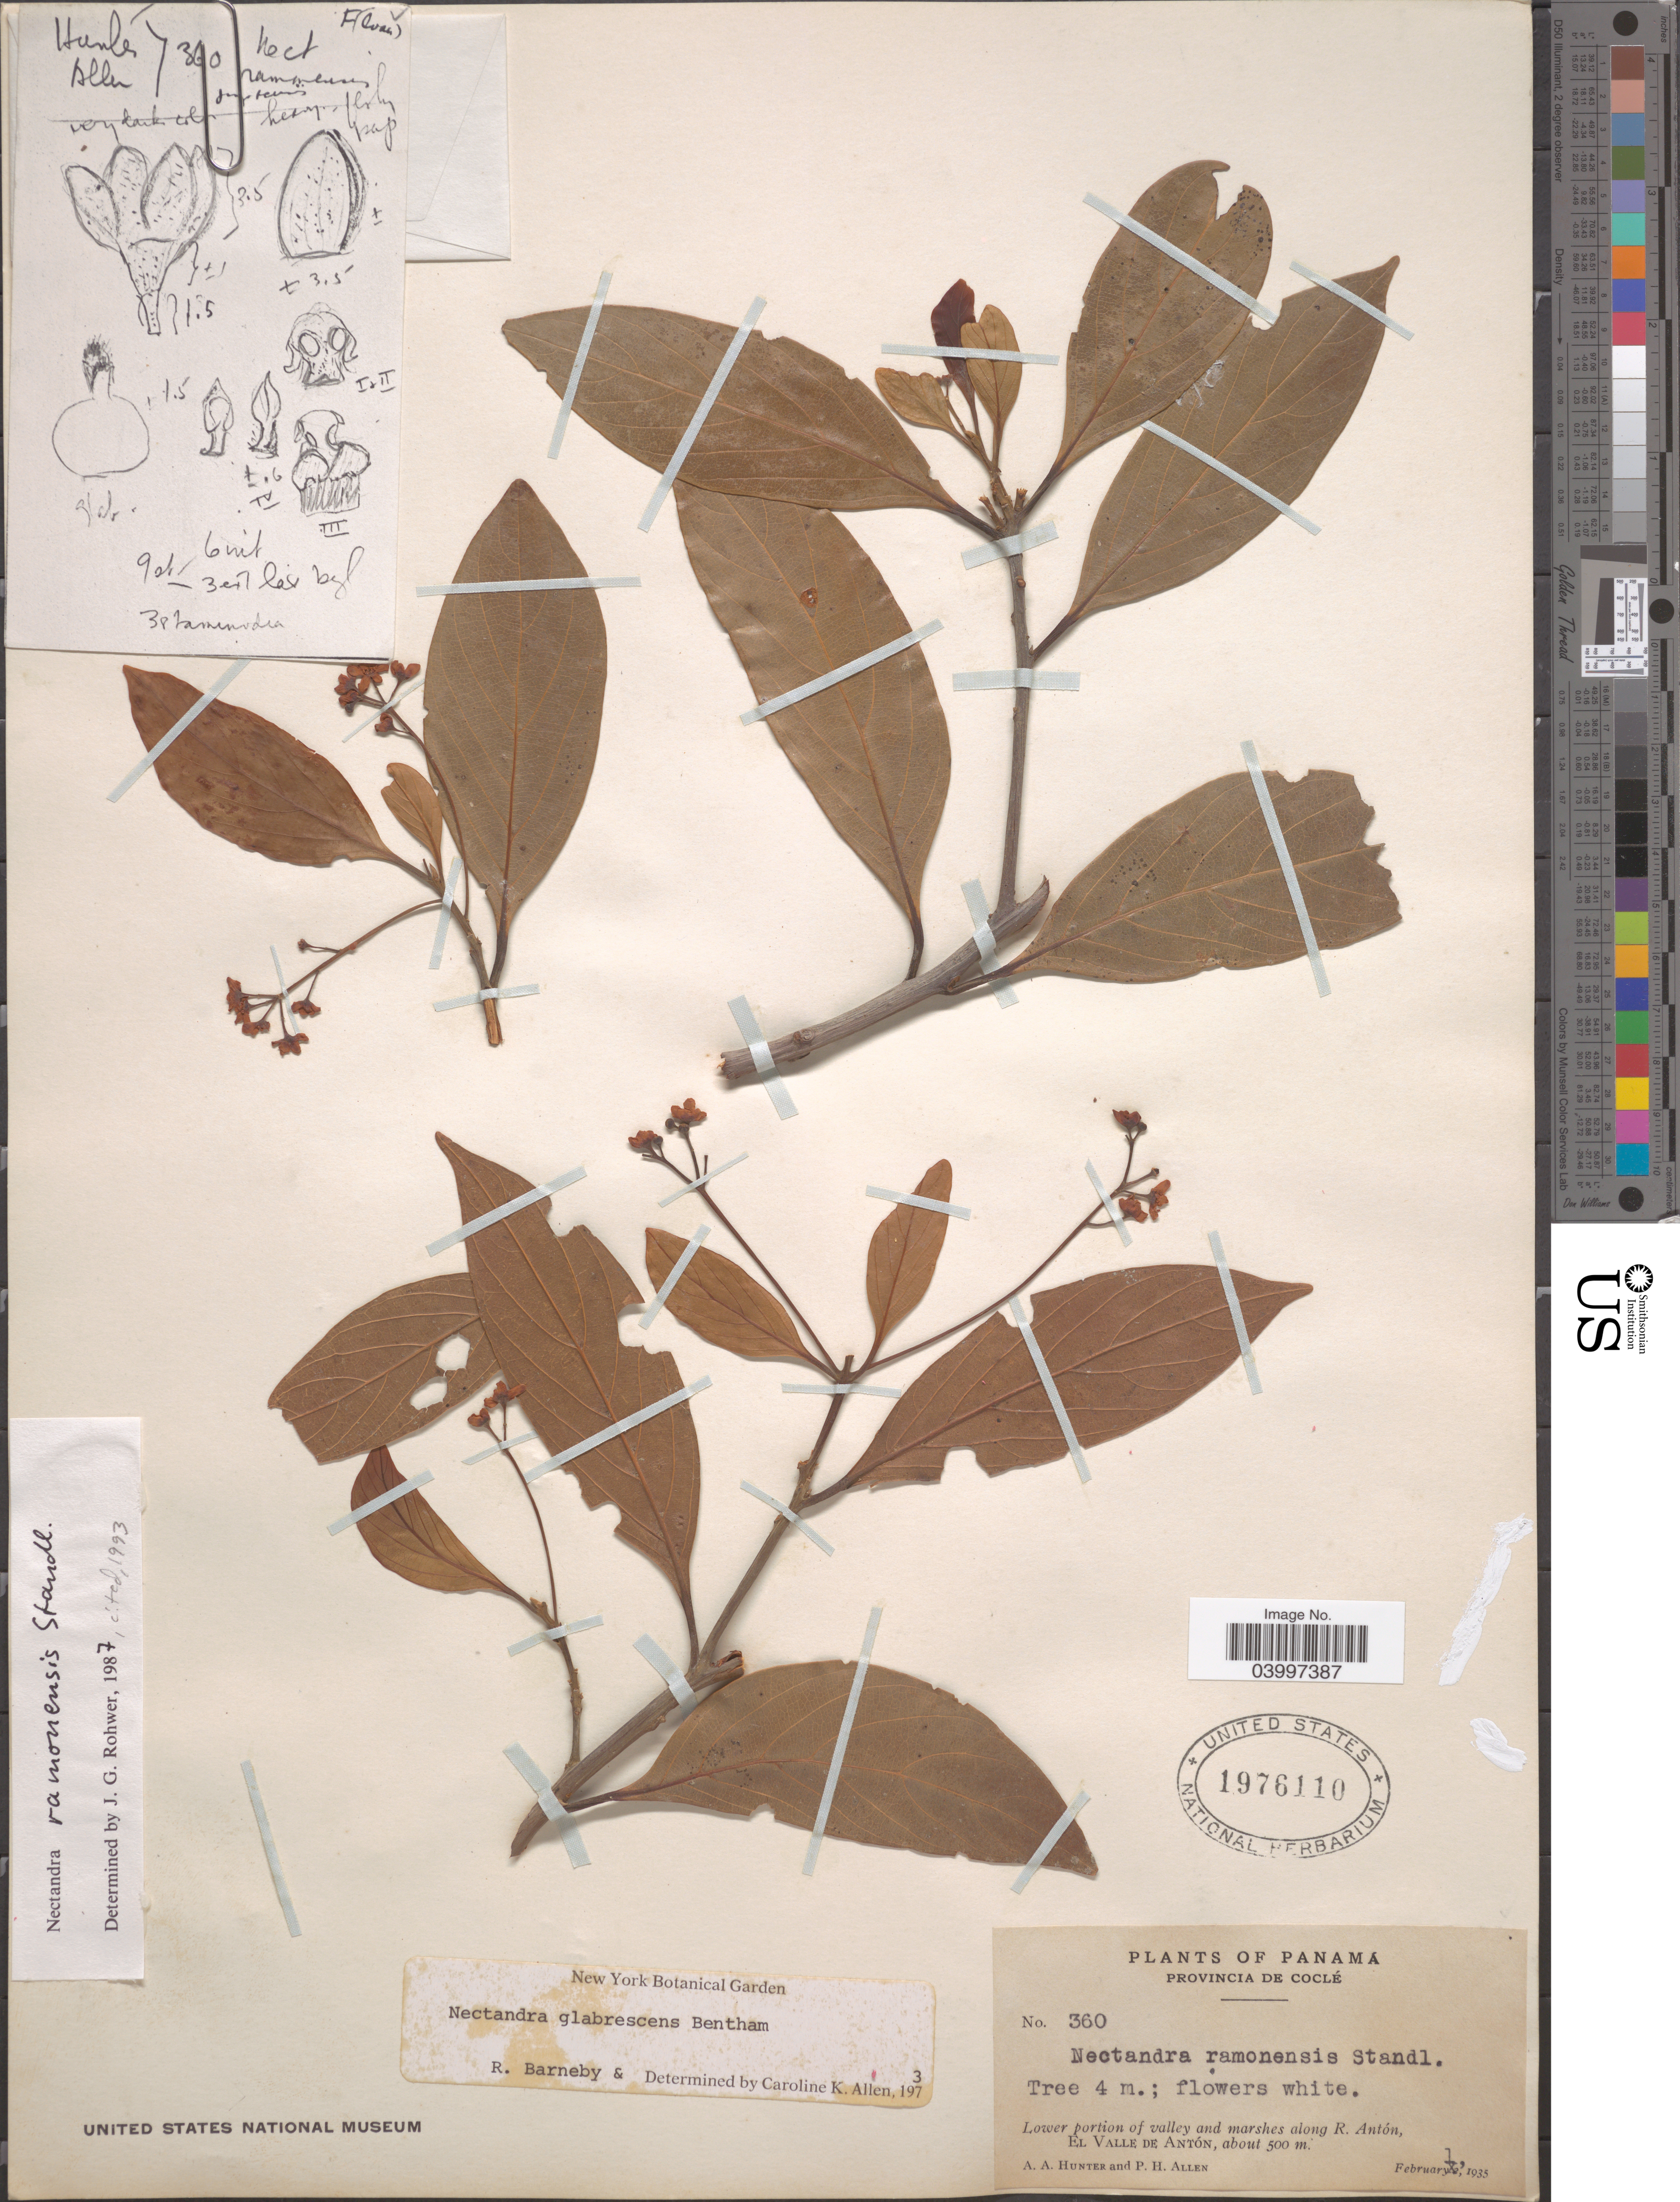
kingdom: Plantae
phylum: Tracheophyta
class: Magnoliopsida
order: Laurales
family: Lauraceae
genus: Nectandra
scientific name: Nectandra ramonensis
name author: Standl.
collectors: A. Hunter & P. H. Allen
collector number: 360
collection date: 1935-02-01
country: Panama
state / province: Cocle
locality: Lower portion of valley and marshes along R. Antón, El Valle de Antón.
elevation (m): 500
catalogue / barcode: US 1976110